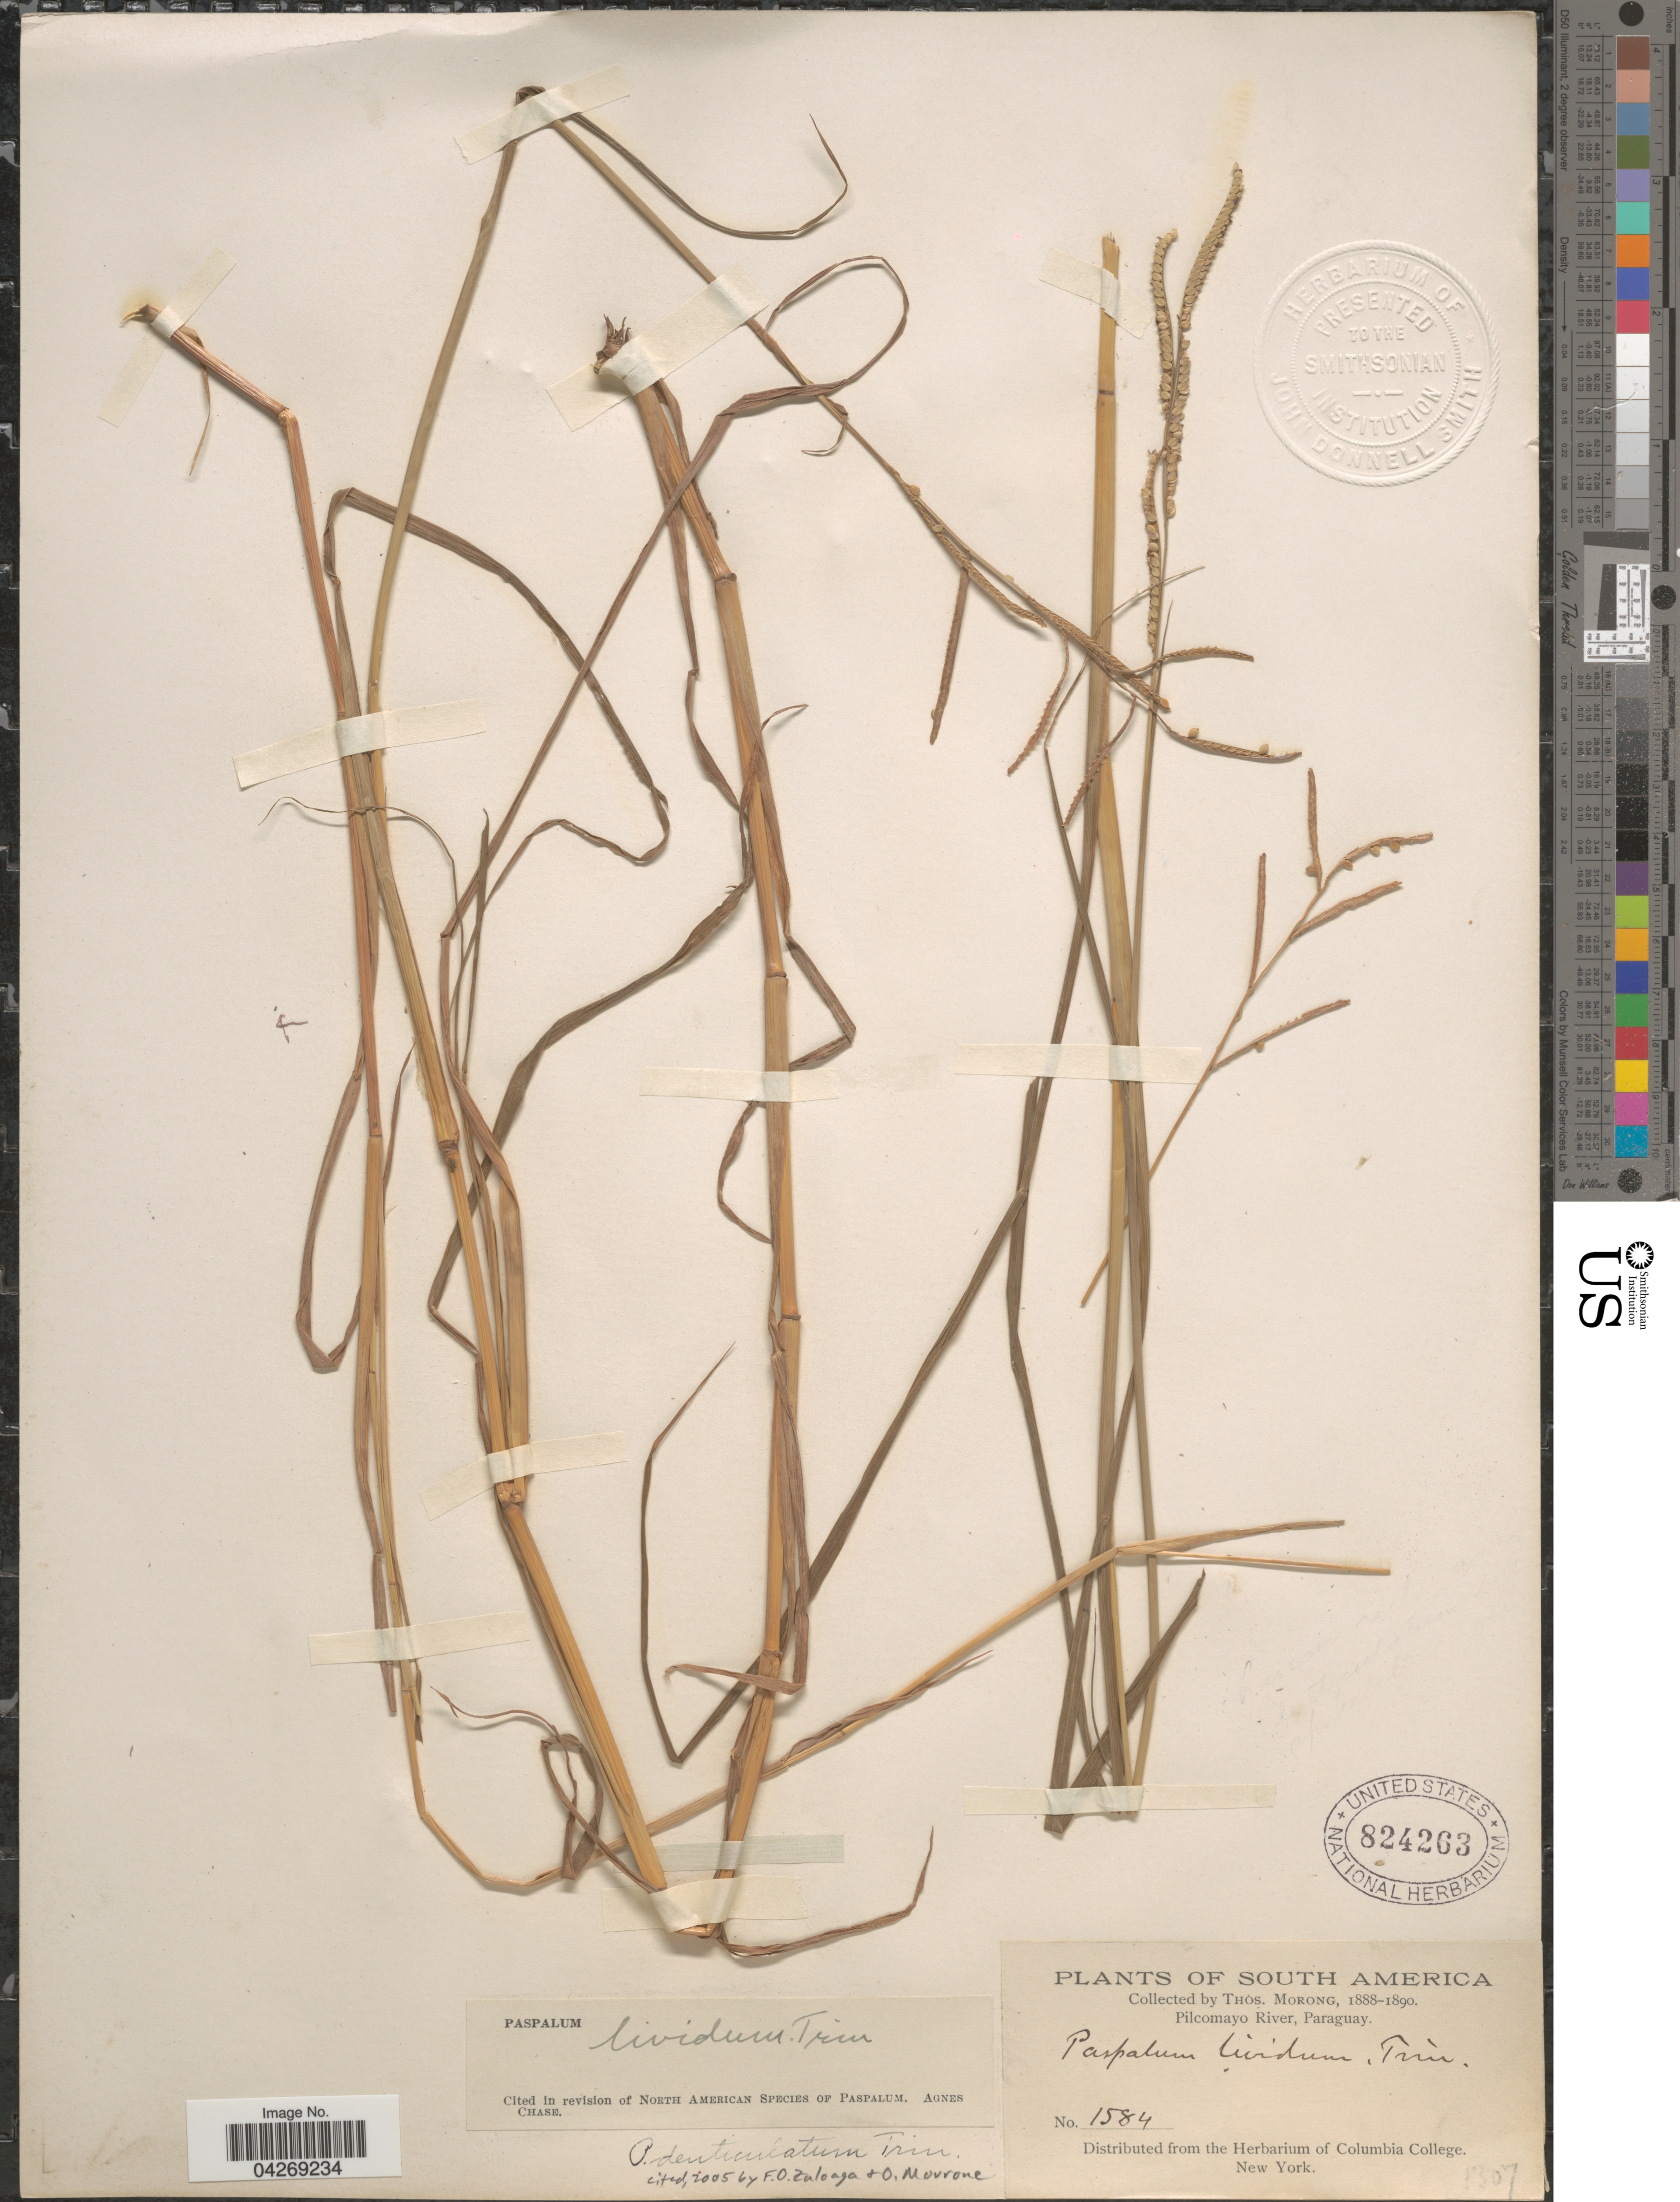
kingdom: Plantae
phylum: Tracheophyta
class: Liliopsida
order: Poales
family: Poaceae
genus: Paspalum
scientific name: Paspalum denticulatum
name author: Trin.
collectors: ex herb. T. Morong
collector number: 1584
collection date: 1888/1890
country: Paraguay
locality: Pilcomayo River.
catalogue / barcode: US 824263